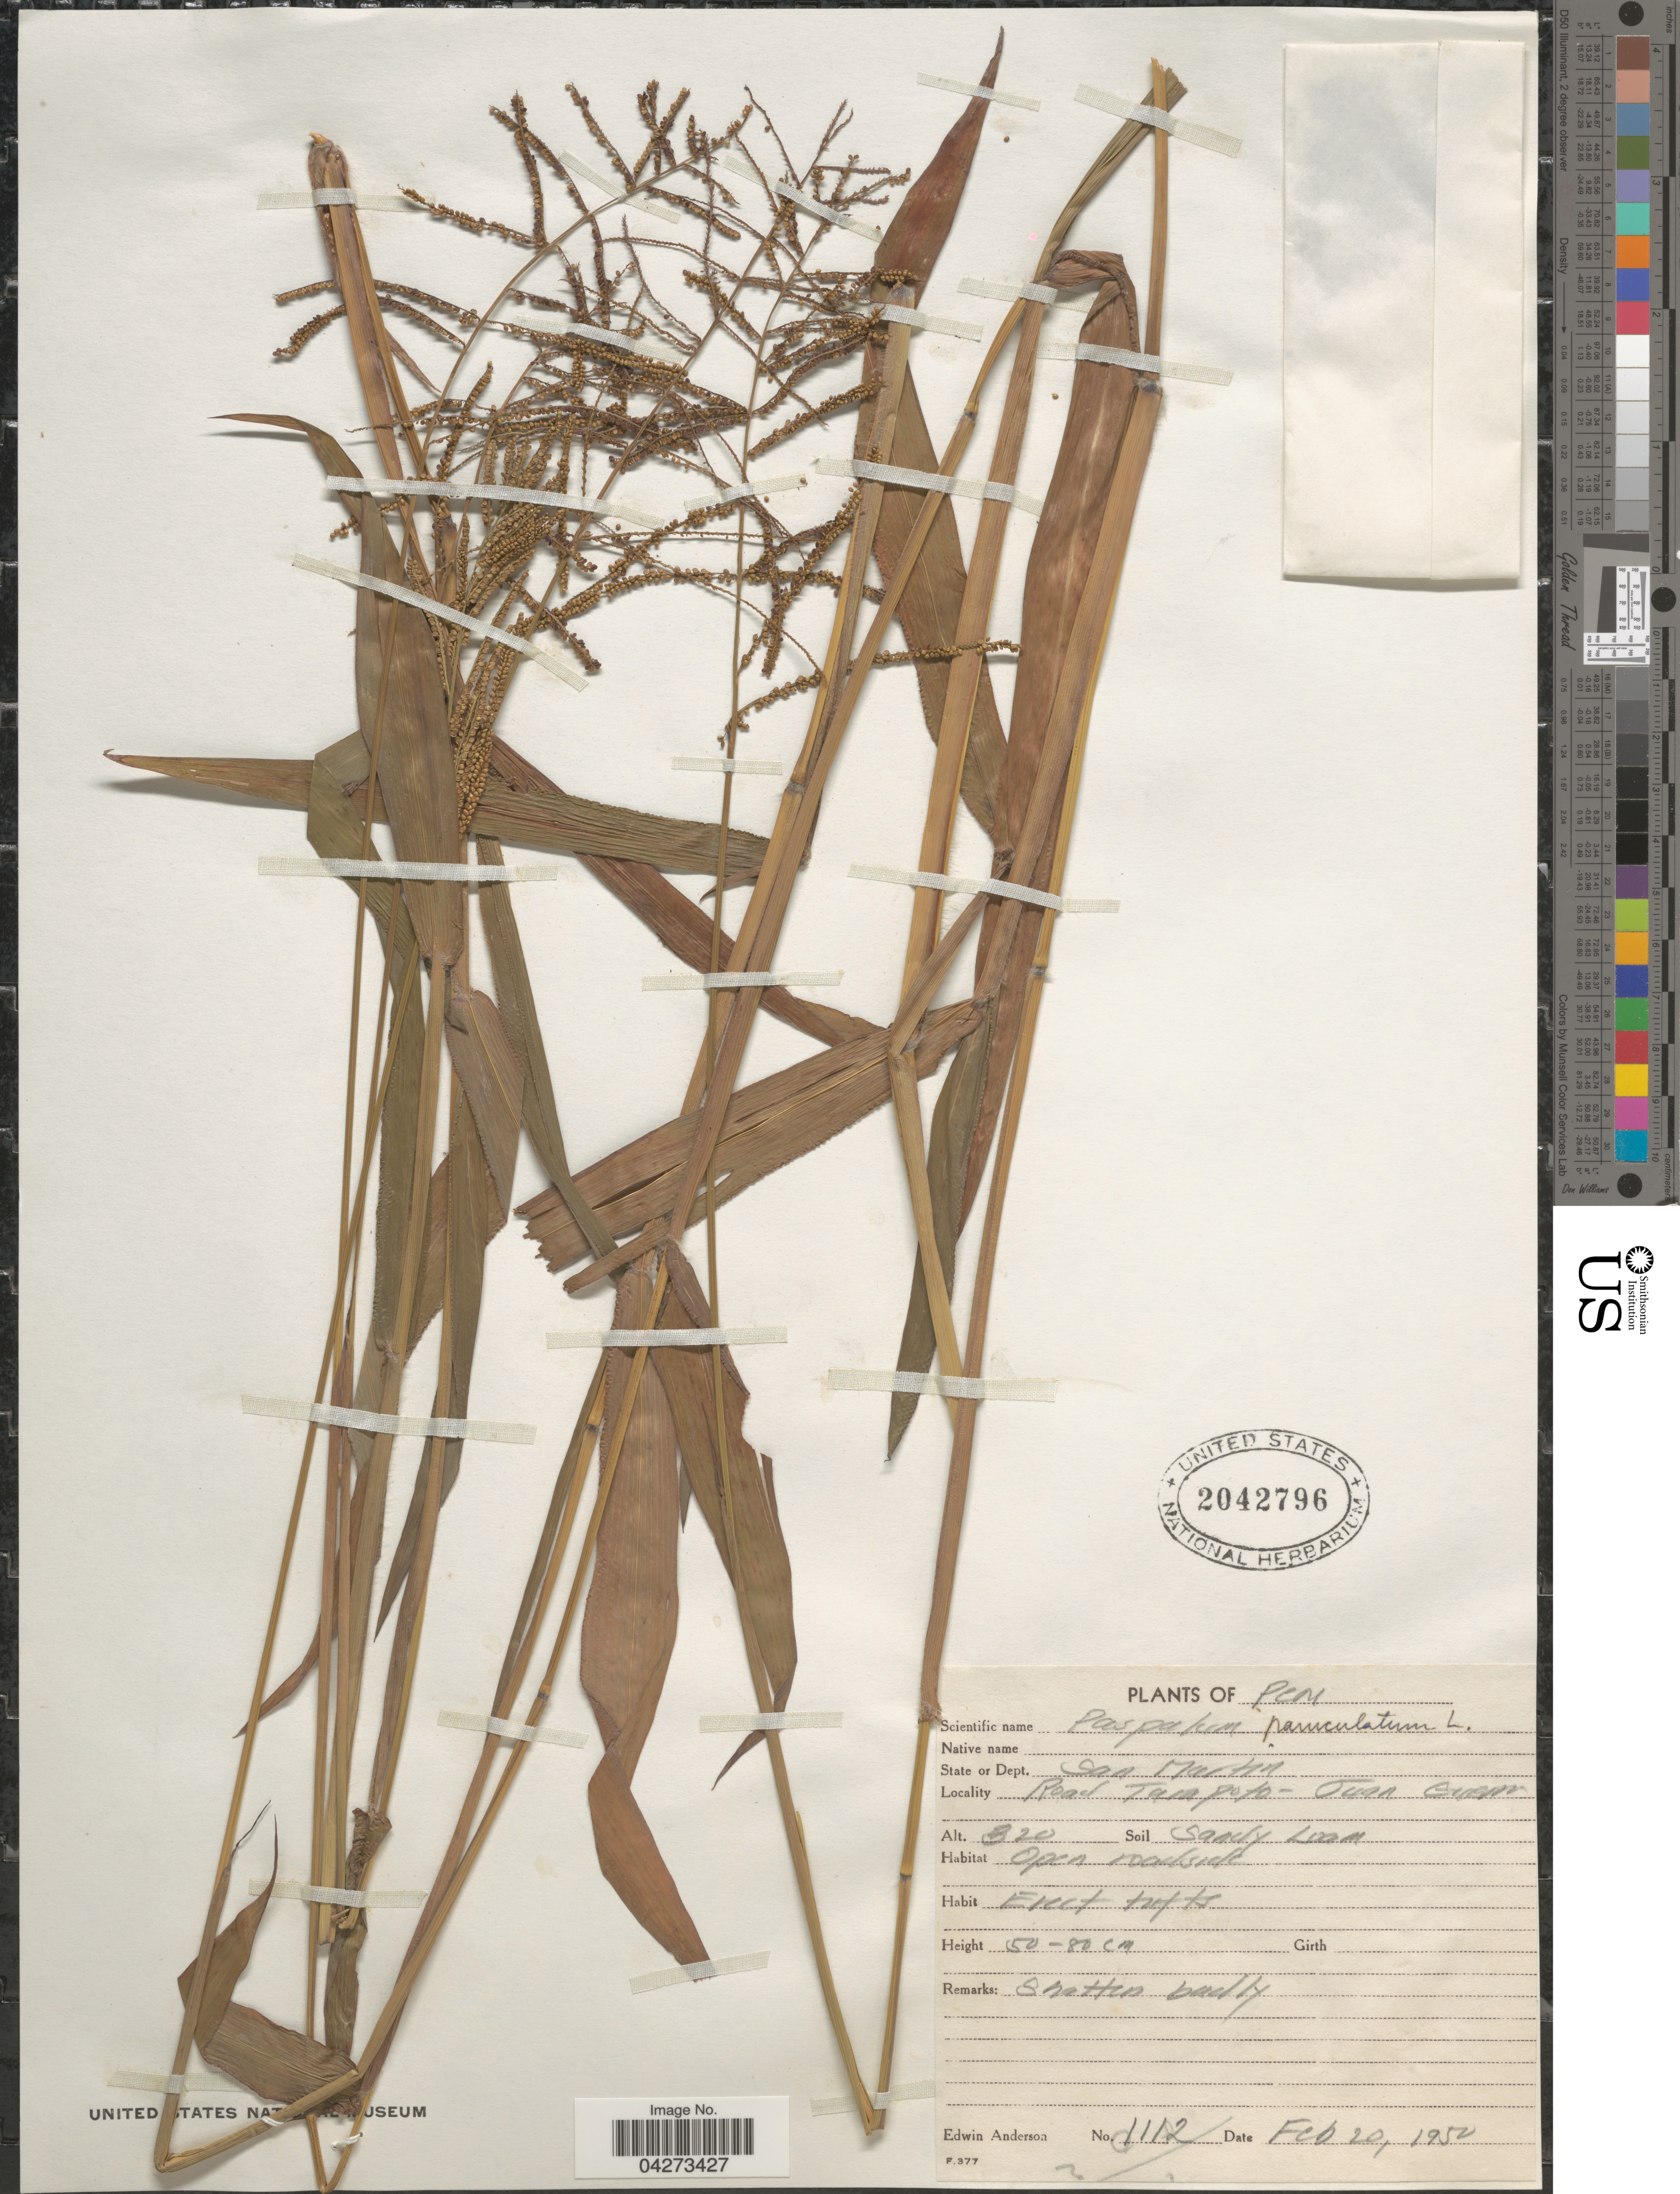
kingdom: Plantae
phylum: Tracheophyta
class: Liliopsida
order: Poales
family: Poaceae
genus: Paspalum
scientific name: Paspalum paniculatum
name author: L.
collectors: E. Anderson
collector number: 1112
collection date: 1950-02-20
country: Peru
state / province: San Martín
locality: Road Tarapoto - Juan Guerra, Dept. San Martín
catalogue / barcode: US 2042796